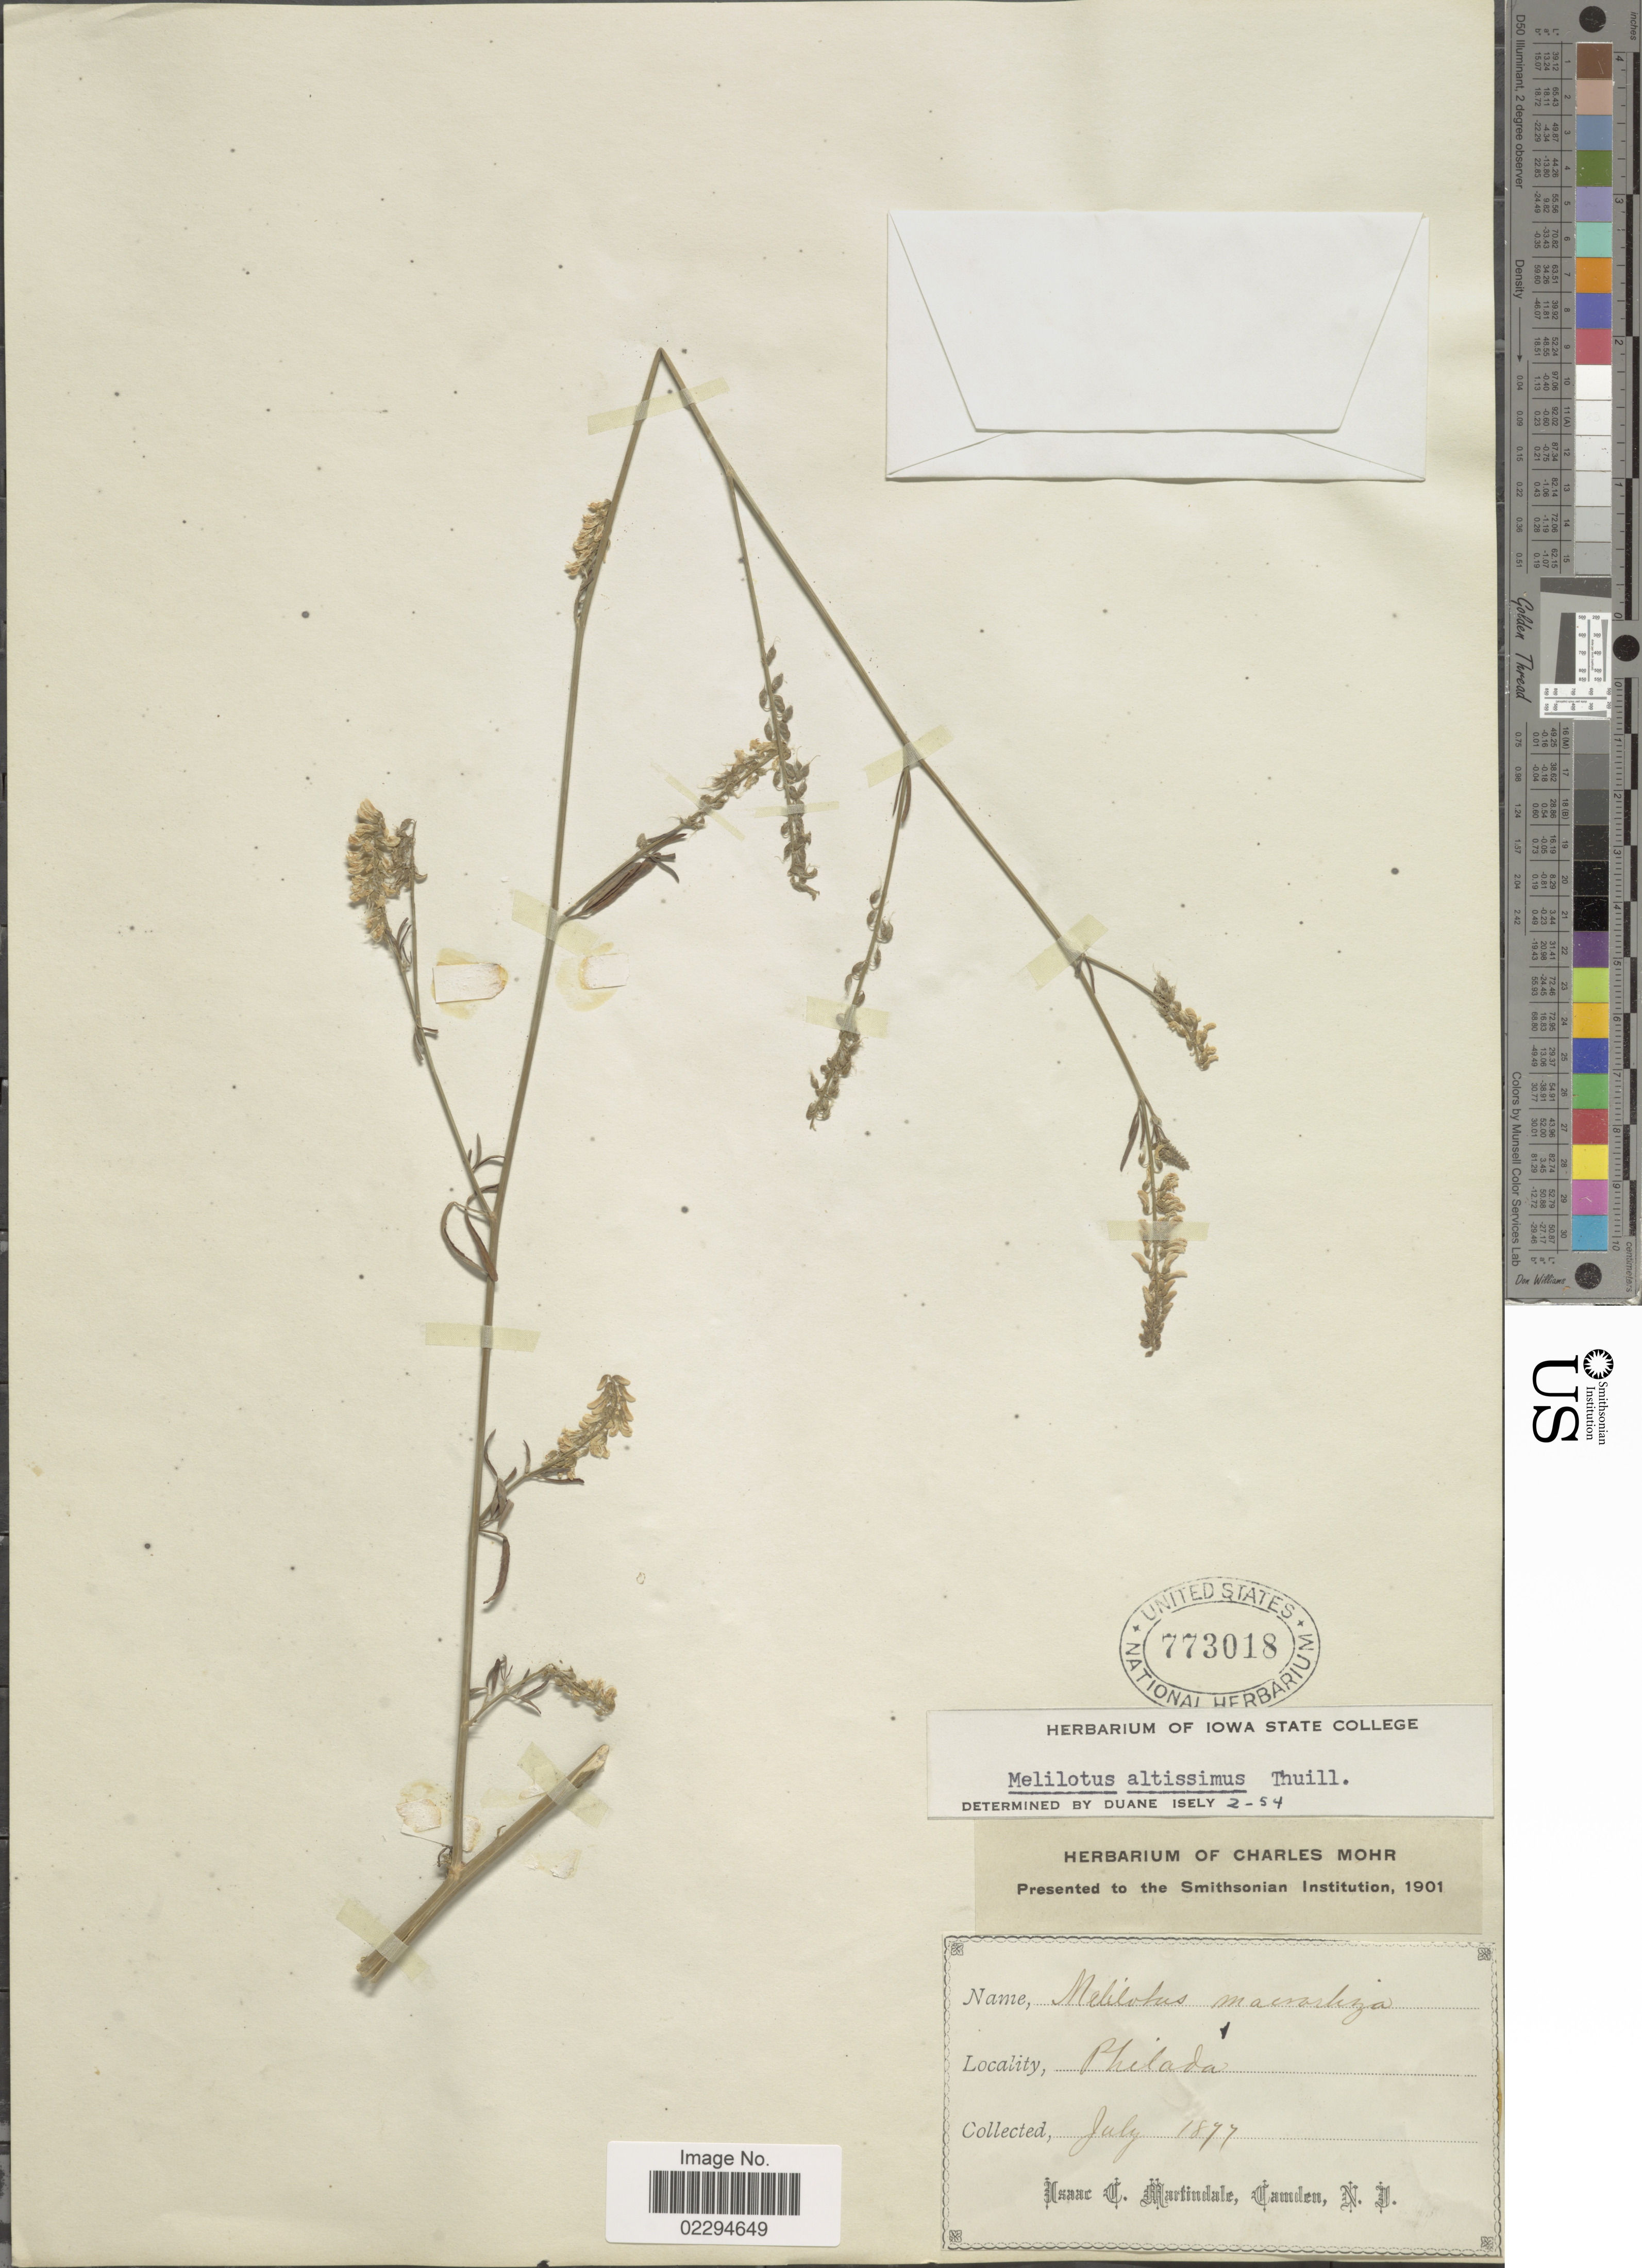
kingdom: Plantae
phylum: Tracheophyta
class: Magnoliopsida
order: Fabales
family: Fabaceae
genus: Melilotus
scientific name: Melilotus altissimus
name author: Thuill.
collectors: I. C. Martindale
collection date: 1877-07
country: United States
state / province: Pennsylvania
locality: Philada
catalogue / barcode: US 773018